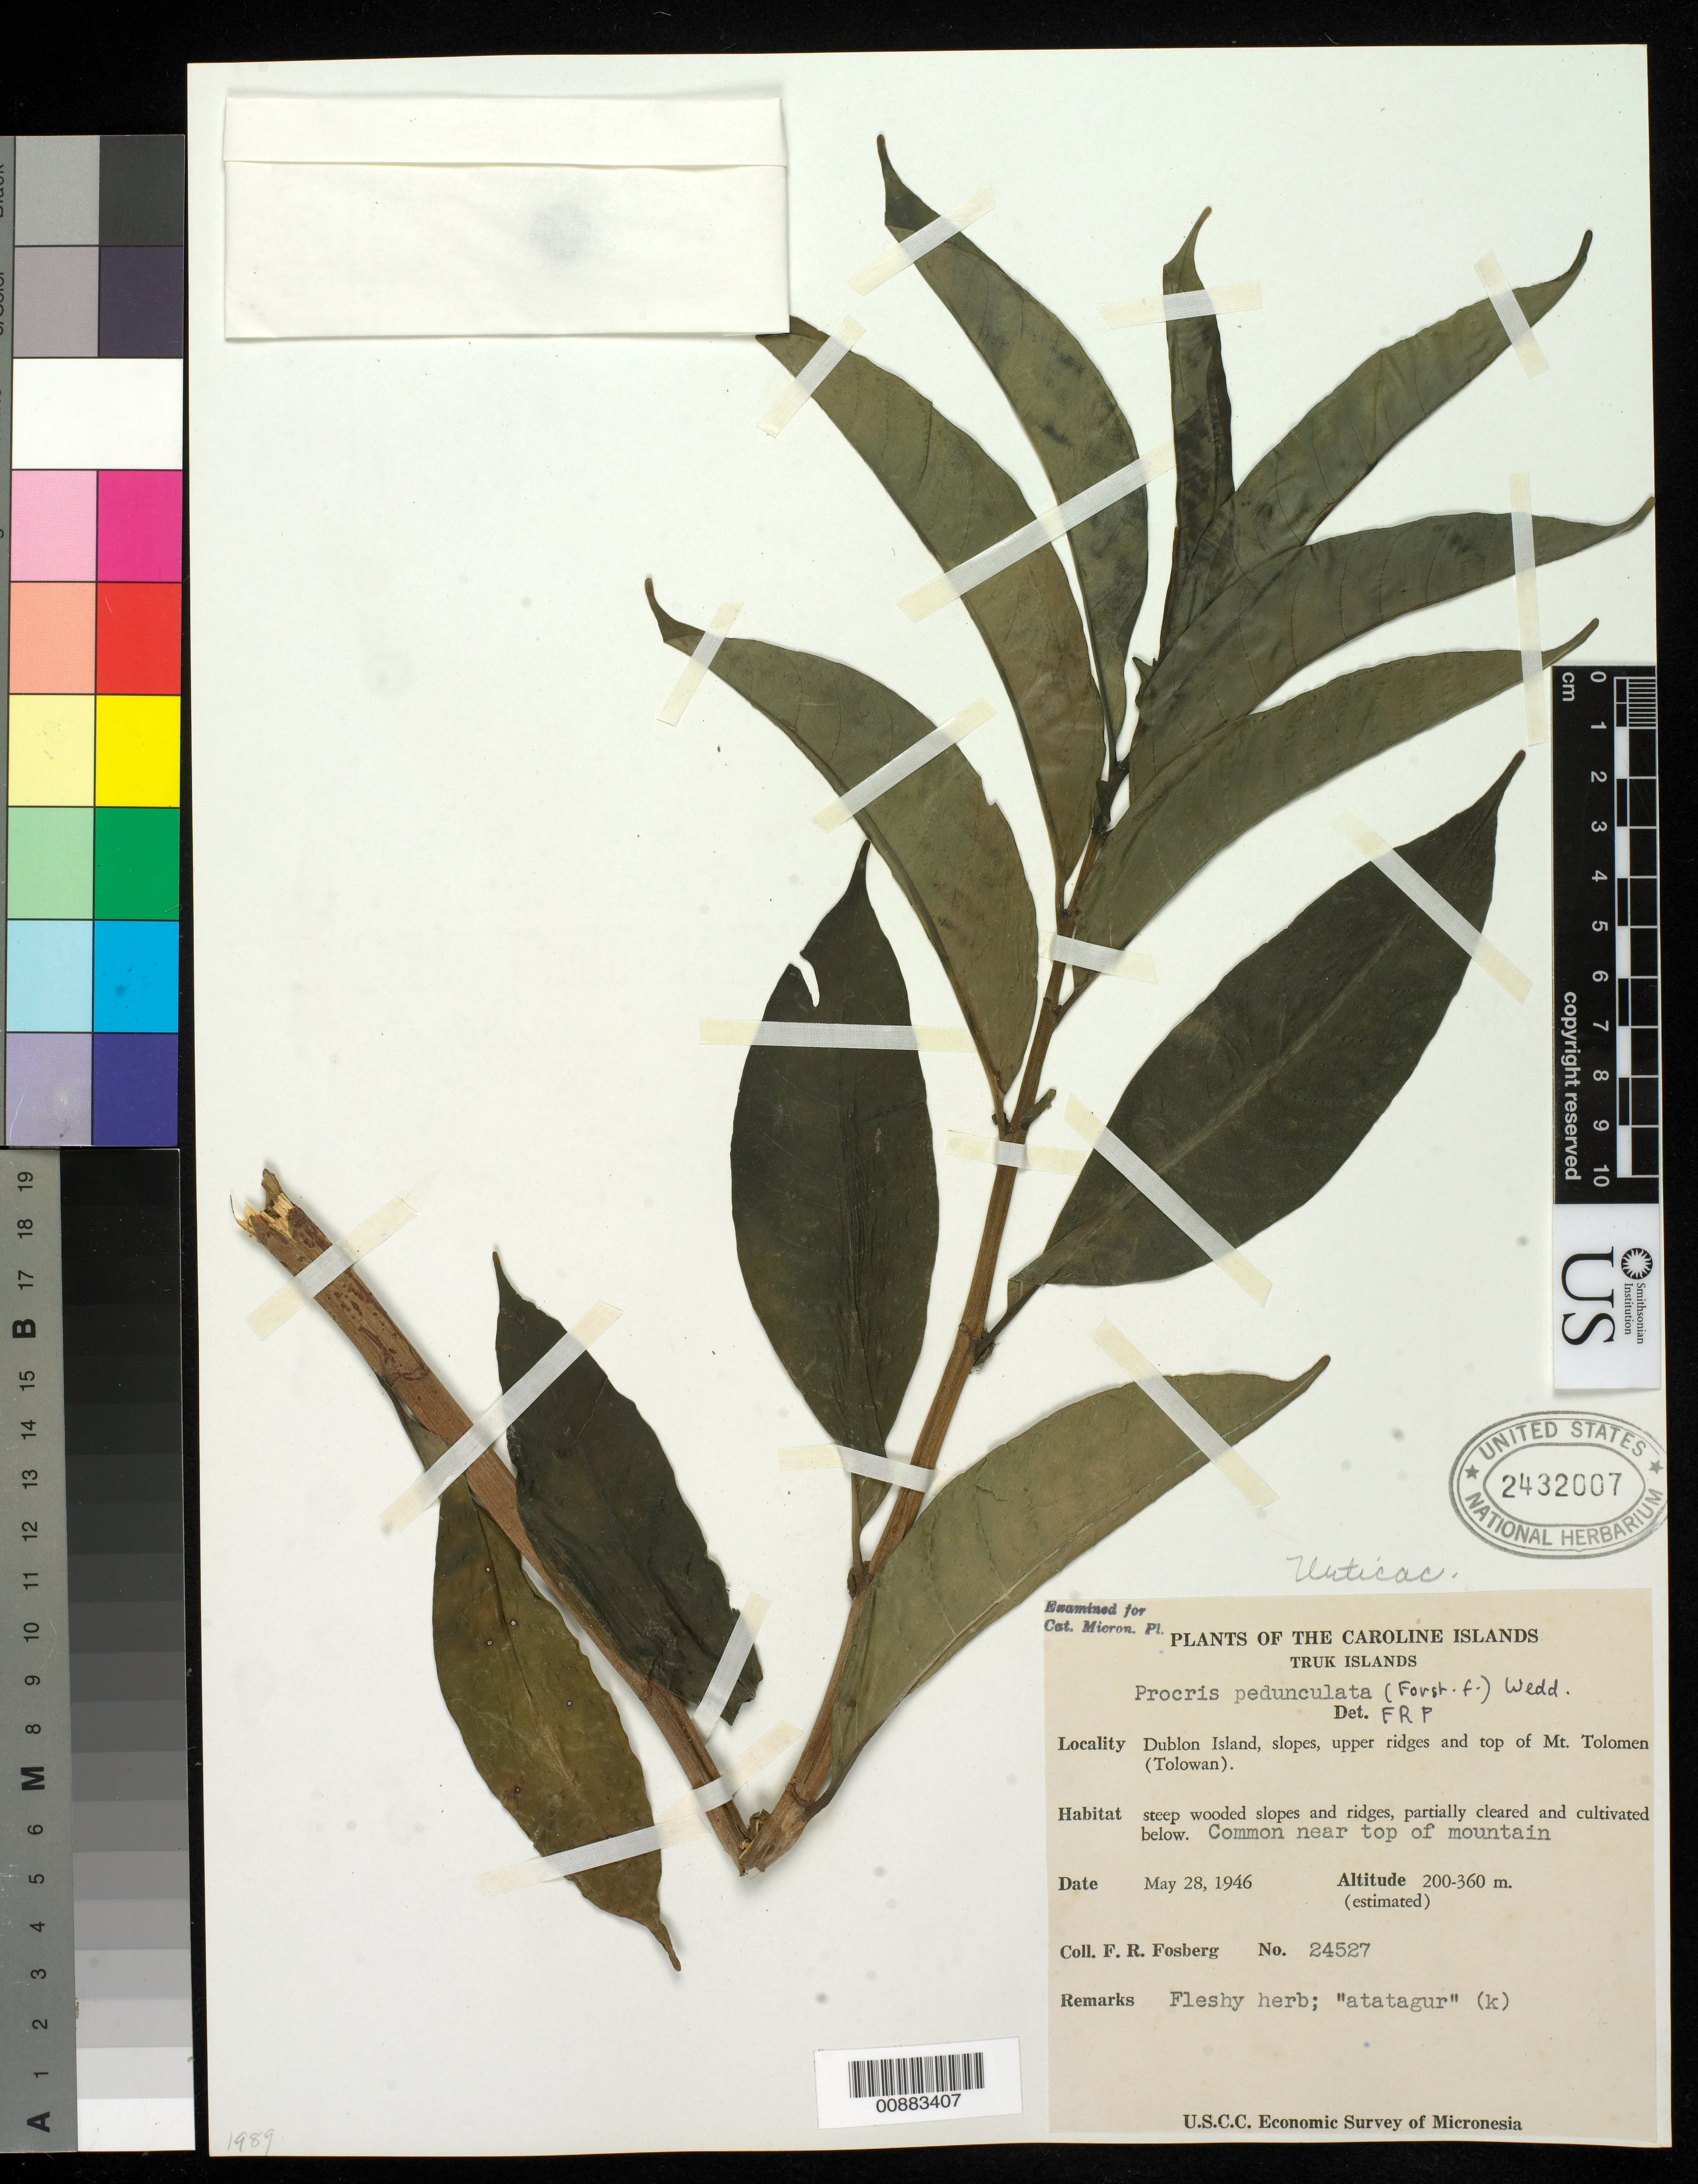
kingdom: Plantae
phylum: Tracheophyta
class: Magnoliopsida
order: Rosales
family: Urticaceae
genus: Procris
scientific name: Procris pedunculata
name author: (J.R. Forst. & G. Forst.) Wedd.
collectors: F. R. Fosberg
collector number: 24527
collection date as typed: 28 May 1946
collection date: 1946-05-28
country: Micronesia, Federated States of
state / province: Truk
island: Dublon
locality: Dublon Island, slopes, upper ridges and top of Mt. Tolomen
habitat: steep wooded slopes and ridges, partially cleared and cultivated below. Common near top of mountain.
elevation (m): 200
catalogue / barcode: US 2432007